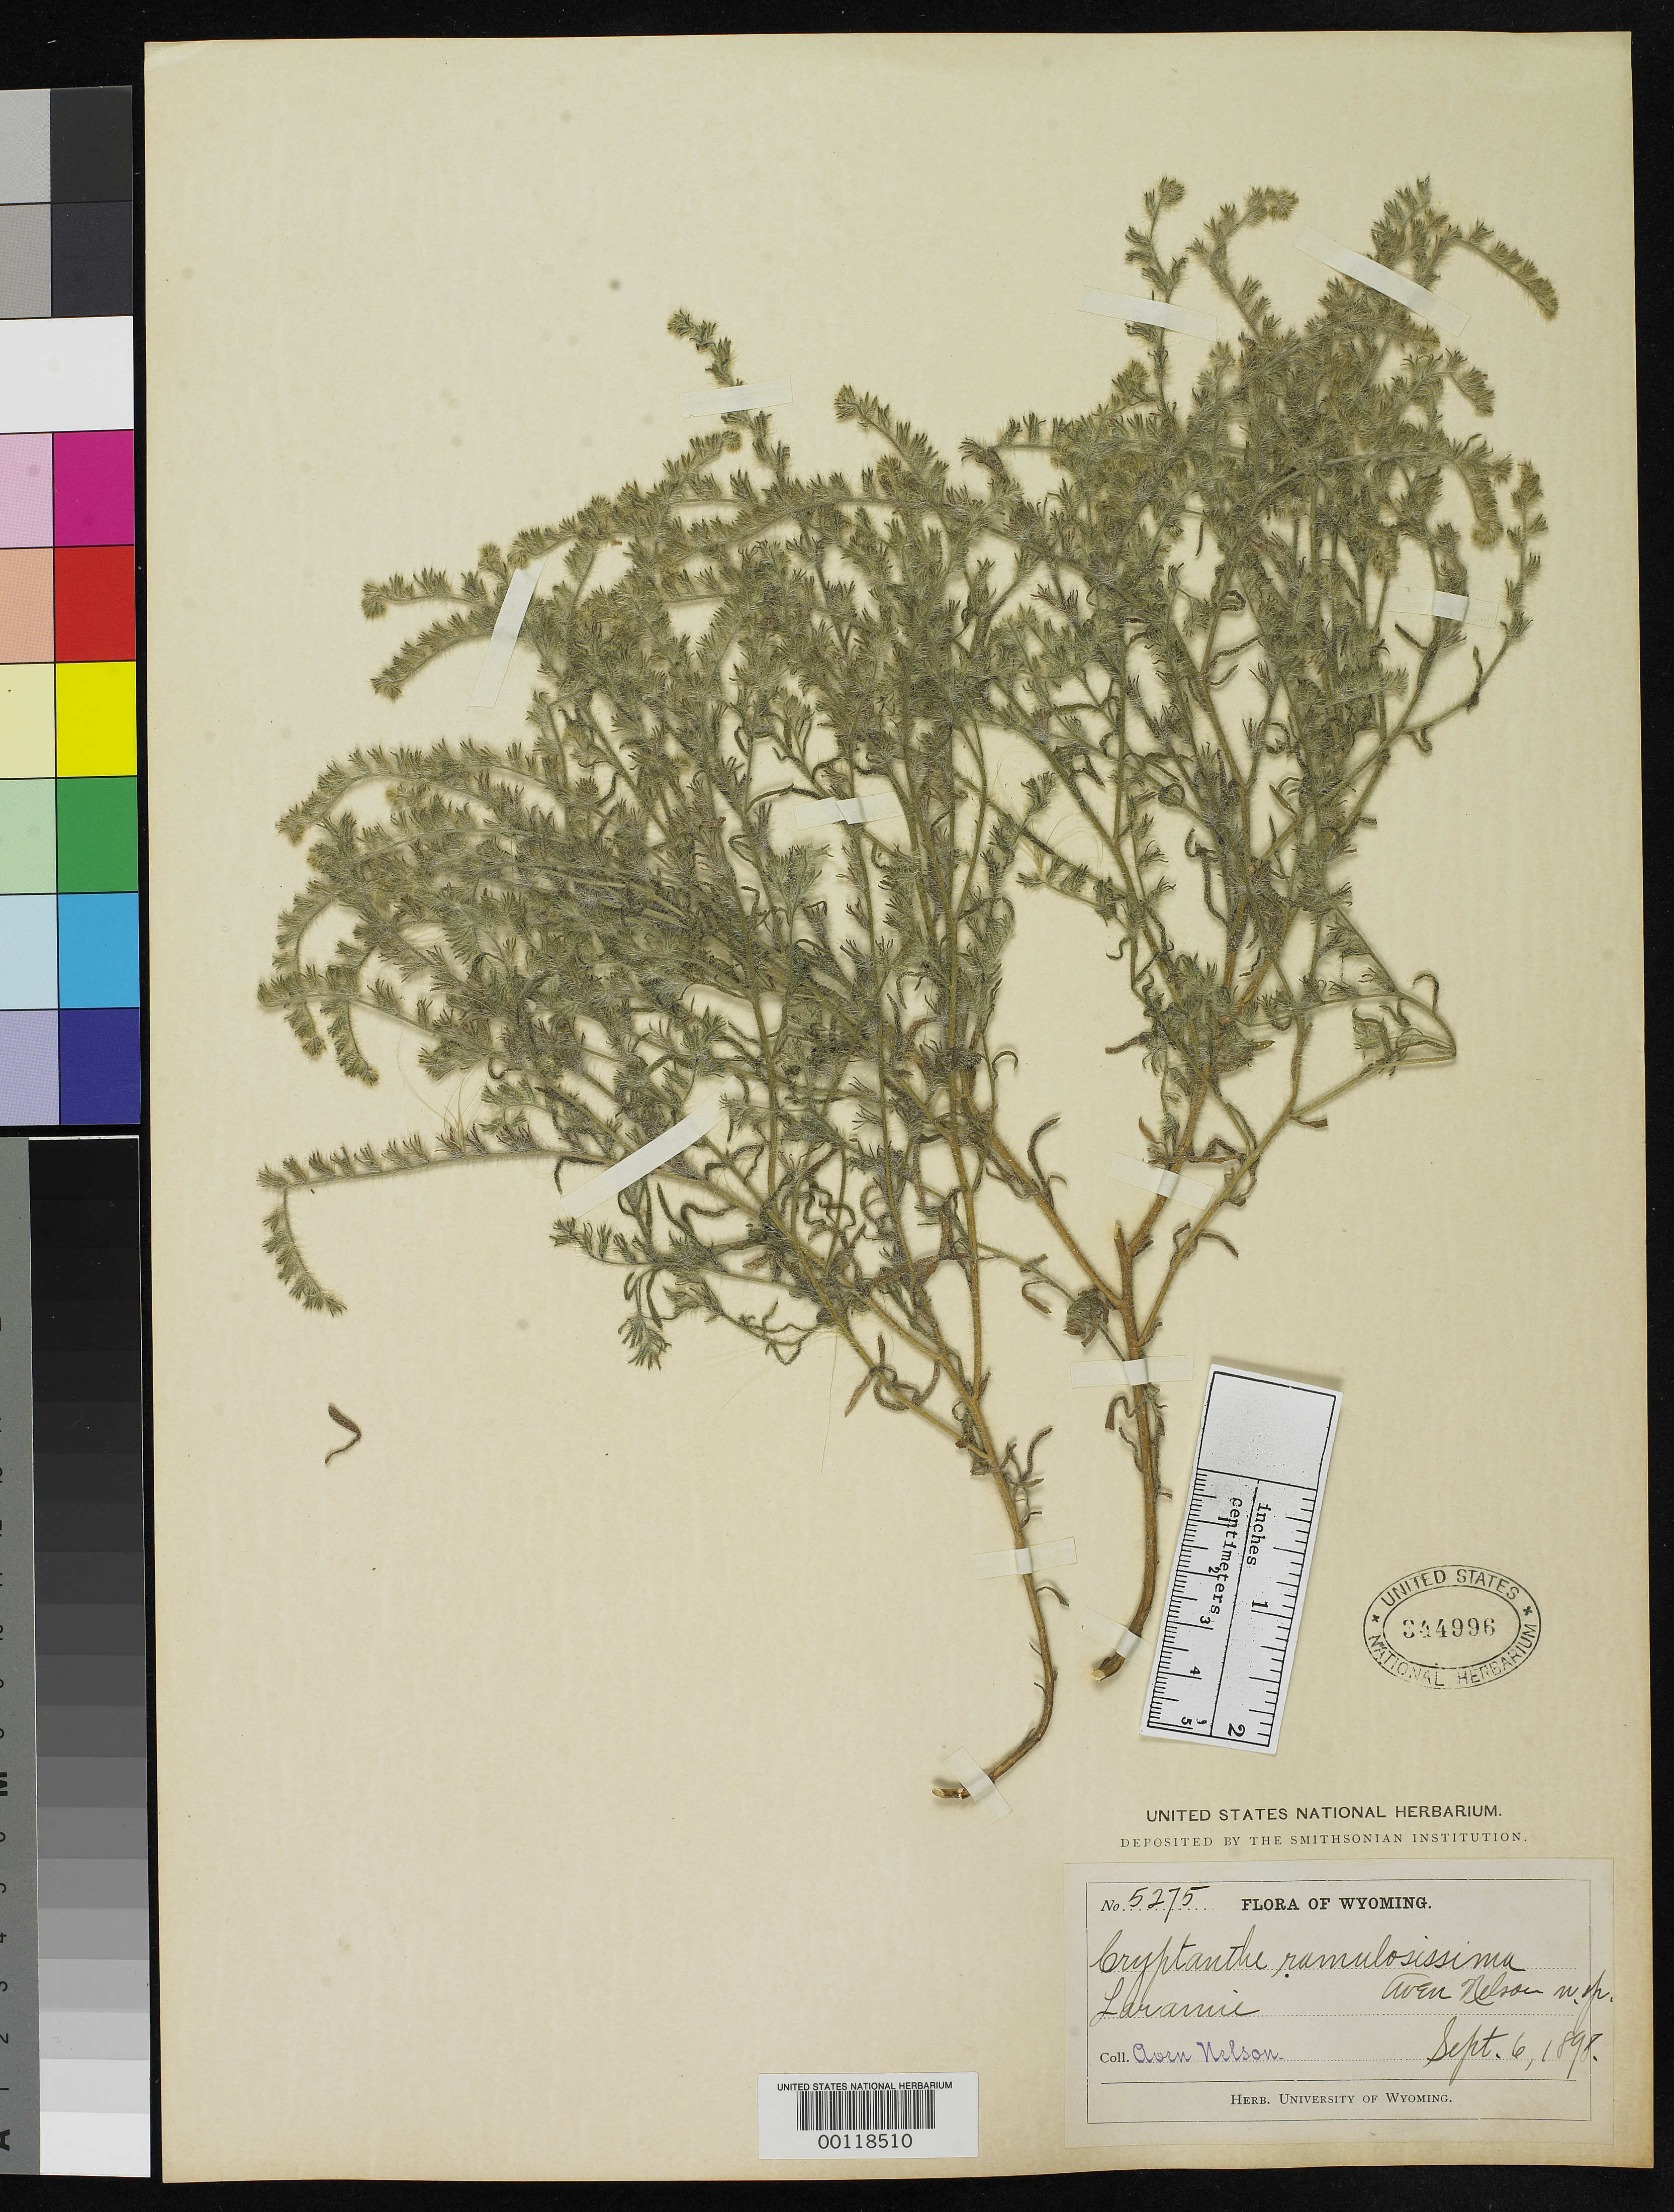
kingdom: Plantae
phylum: Tracheophyta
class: Magnoliopsida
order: Boraginales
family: Boraginaceae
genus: Cryptantha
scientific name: Cryptantha ramulosissima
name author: A. Nelson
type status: Isotype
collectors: A. Nelson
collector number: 5275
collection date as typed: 06 Sep 1898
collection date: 1898-09-06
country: United States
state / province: Wyoming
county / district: Albany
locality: Laramie.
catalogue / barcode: US 344996